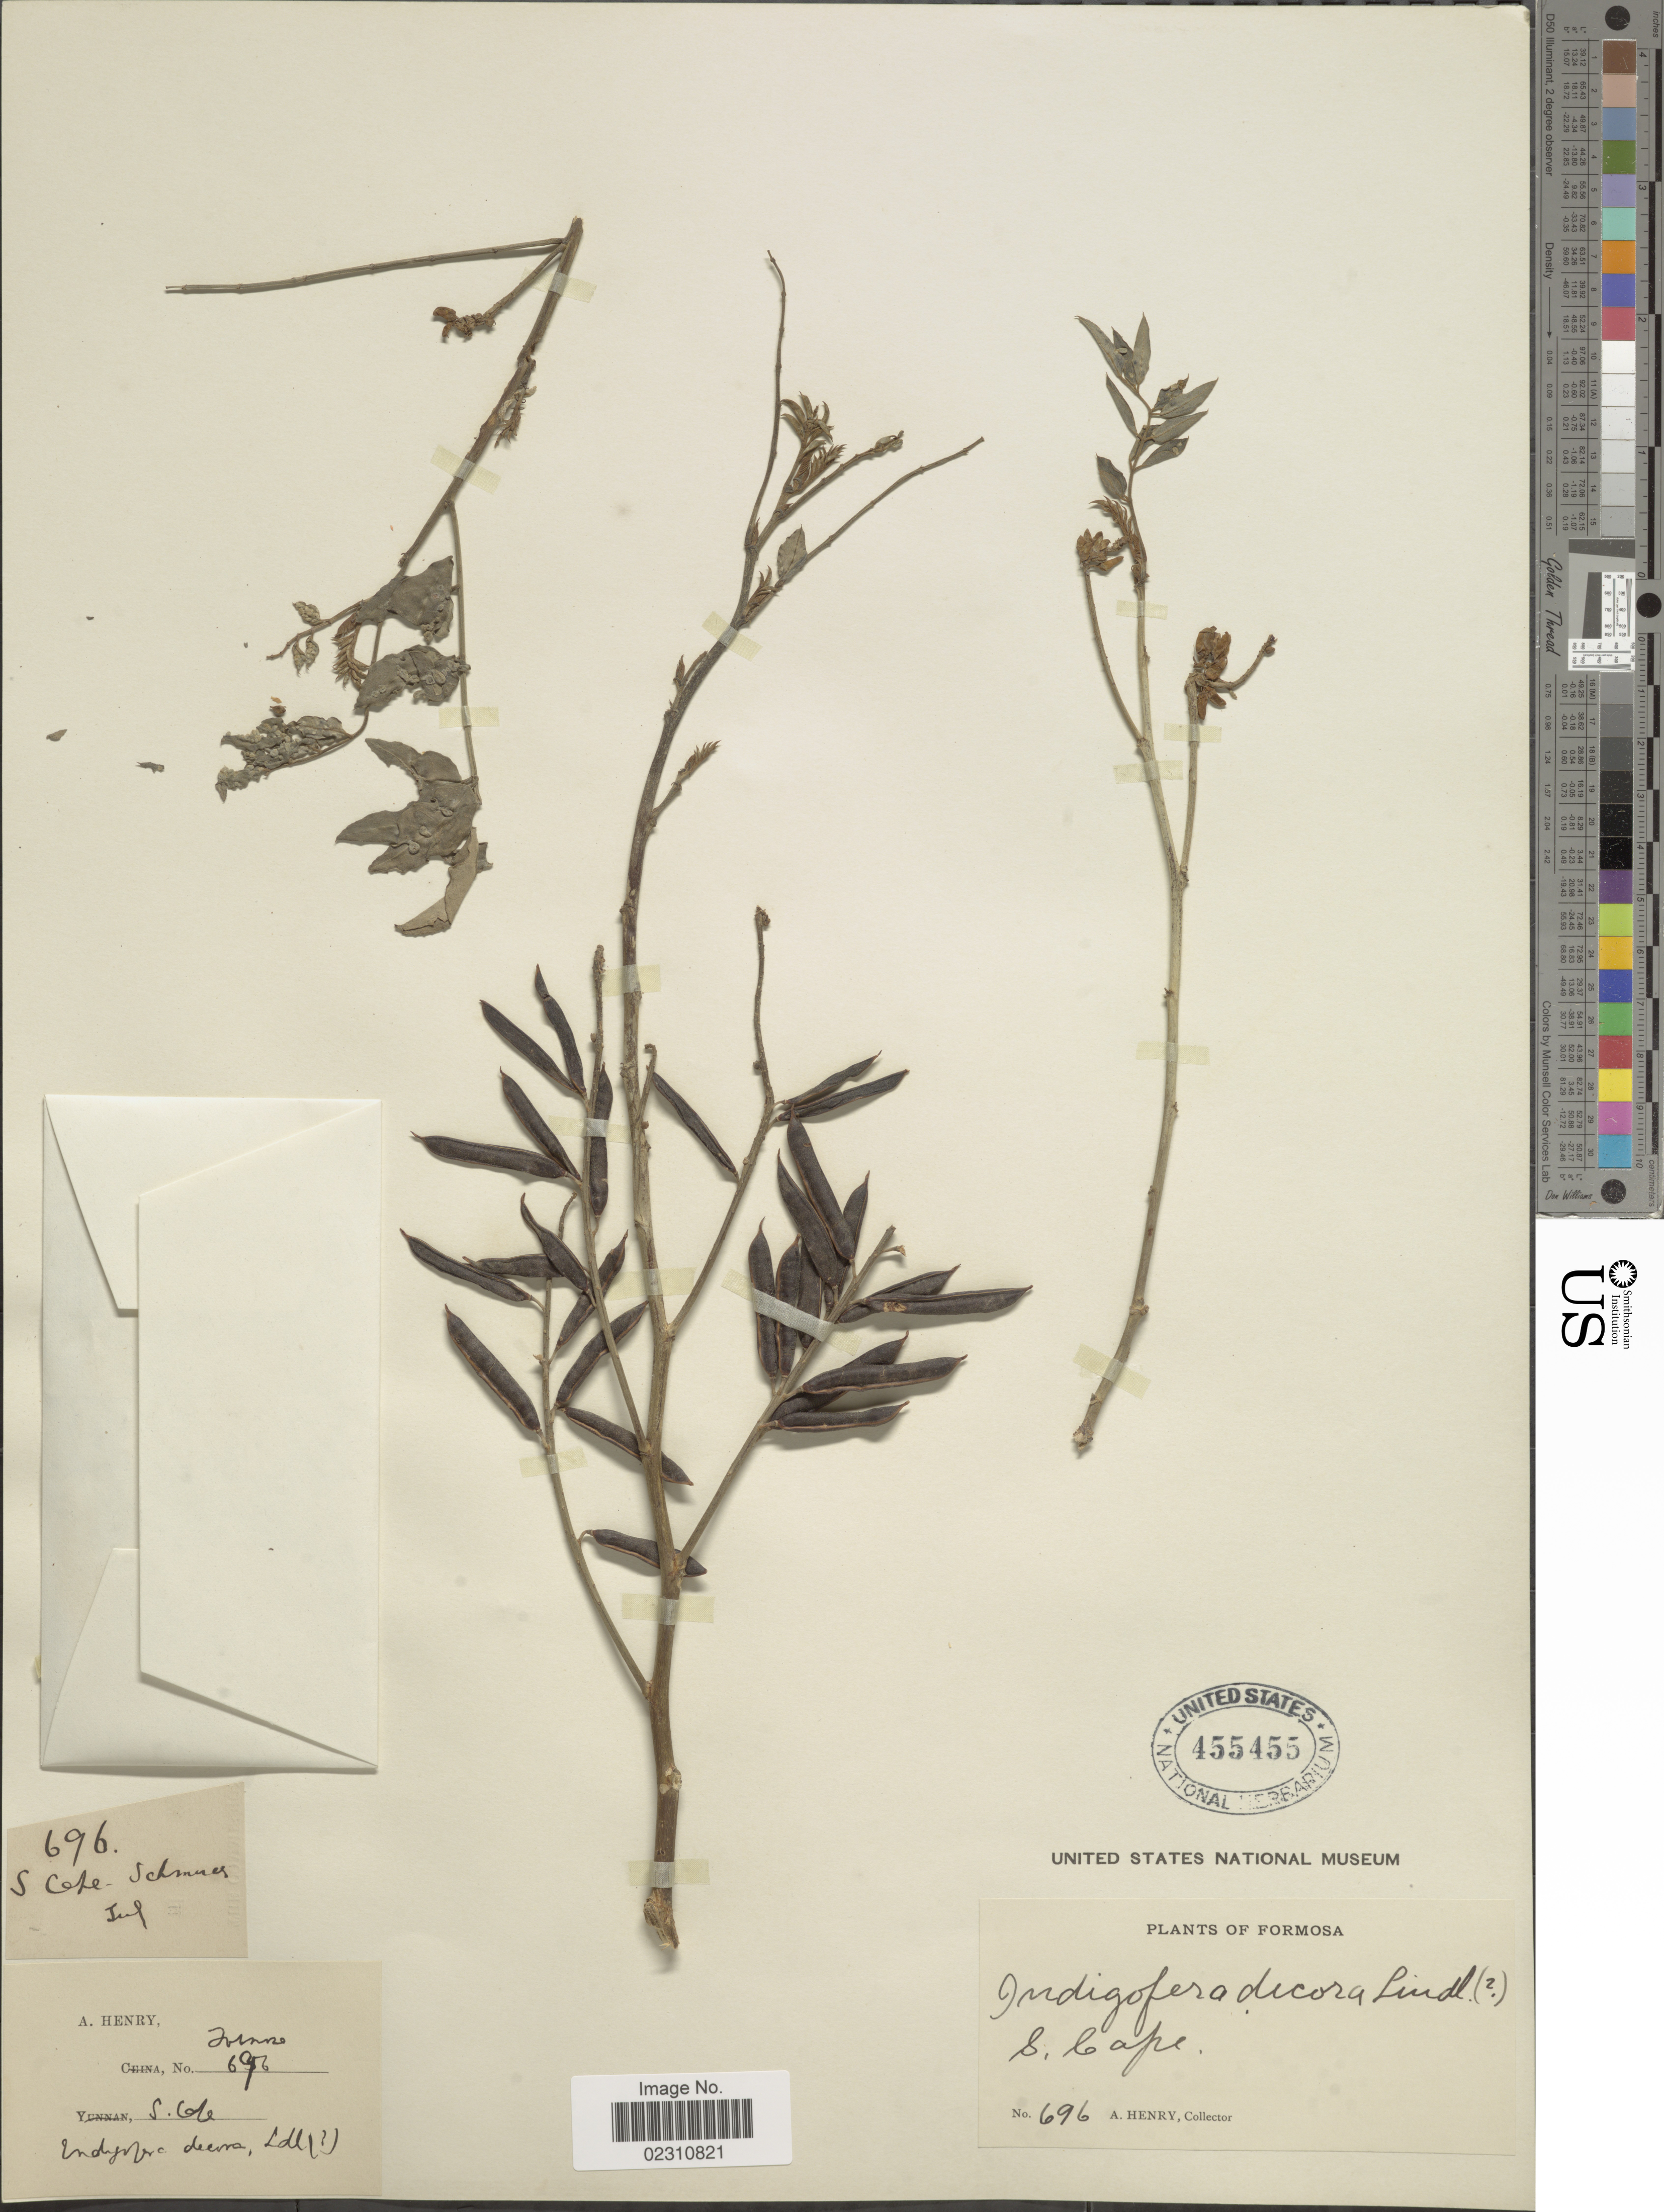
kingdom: Plantae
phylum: Tracheophyta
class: Magnoliopsida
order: Fabales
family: Fabaceae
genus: Indigofera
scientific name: Indigofera decora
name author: Lindl.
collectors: A. Henry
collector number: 696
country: Taiwan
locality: Formosa, S.Cape.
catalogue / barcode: US 455455